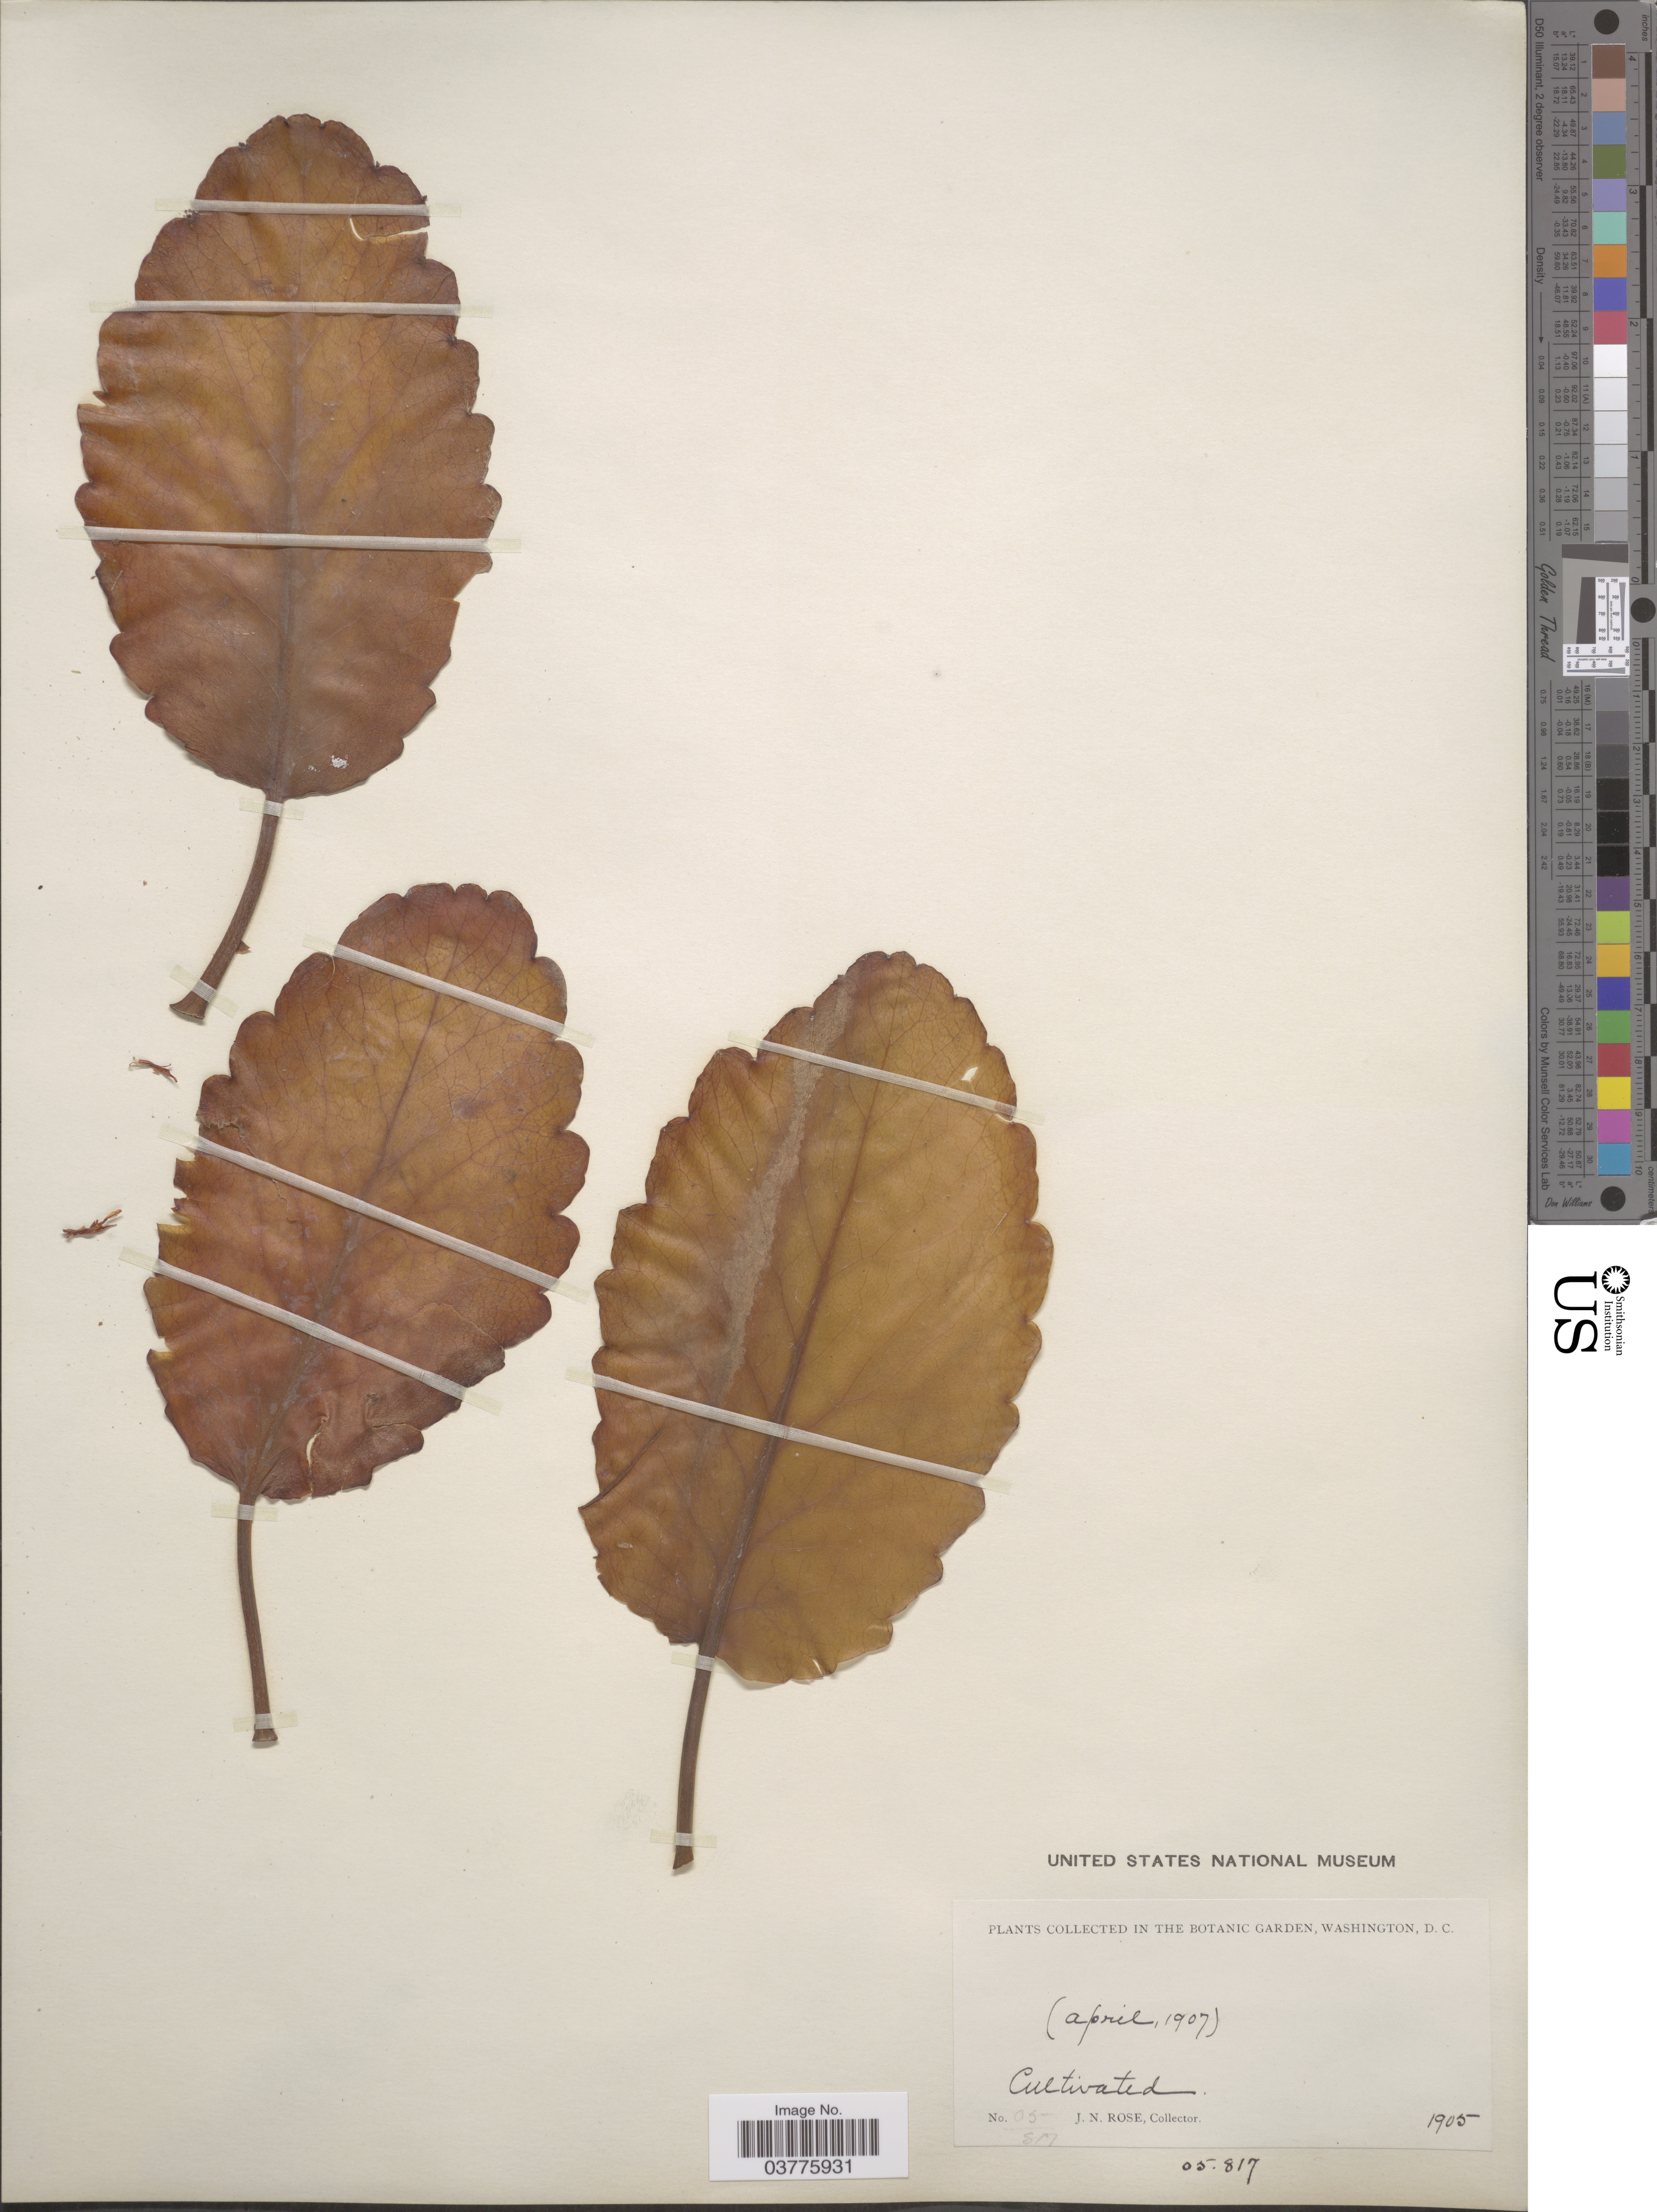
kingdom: Plantae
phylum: Tracheophyta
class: Magnoliopsida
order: Saxifragales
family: Crassulaceae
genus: Kalanchoe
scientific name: Kalanchoe pinnata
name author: (Lam.) Pers.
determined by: Strong, Mark T., (BOT), Smithsonian Institution - National Museum of Natural History (UNITED STATES)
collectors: J. N. Rose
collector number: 05/817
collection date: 1905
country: United States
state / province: District of Columbia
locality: Botanic Garden, Washington, D. C.